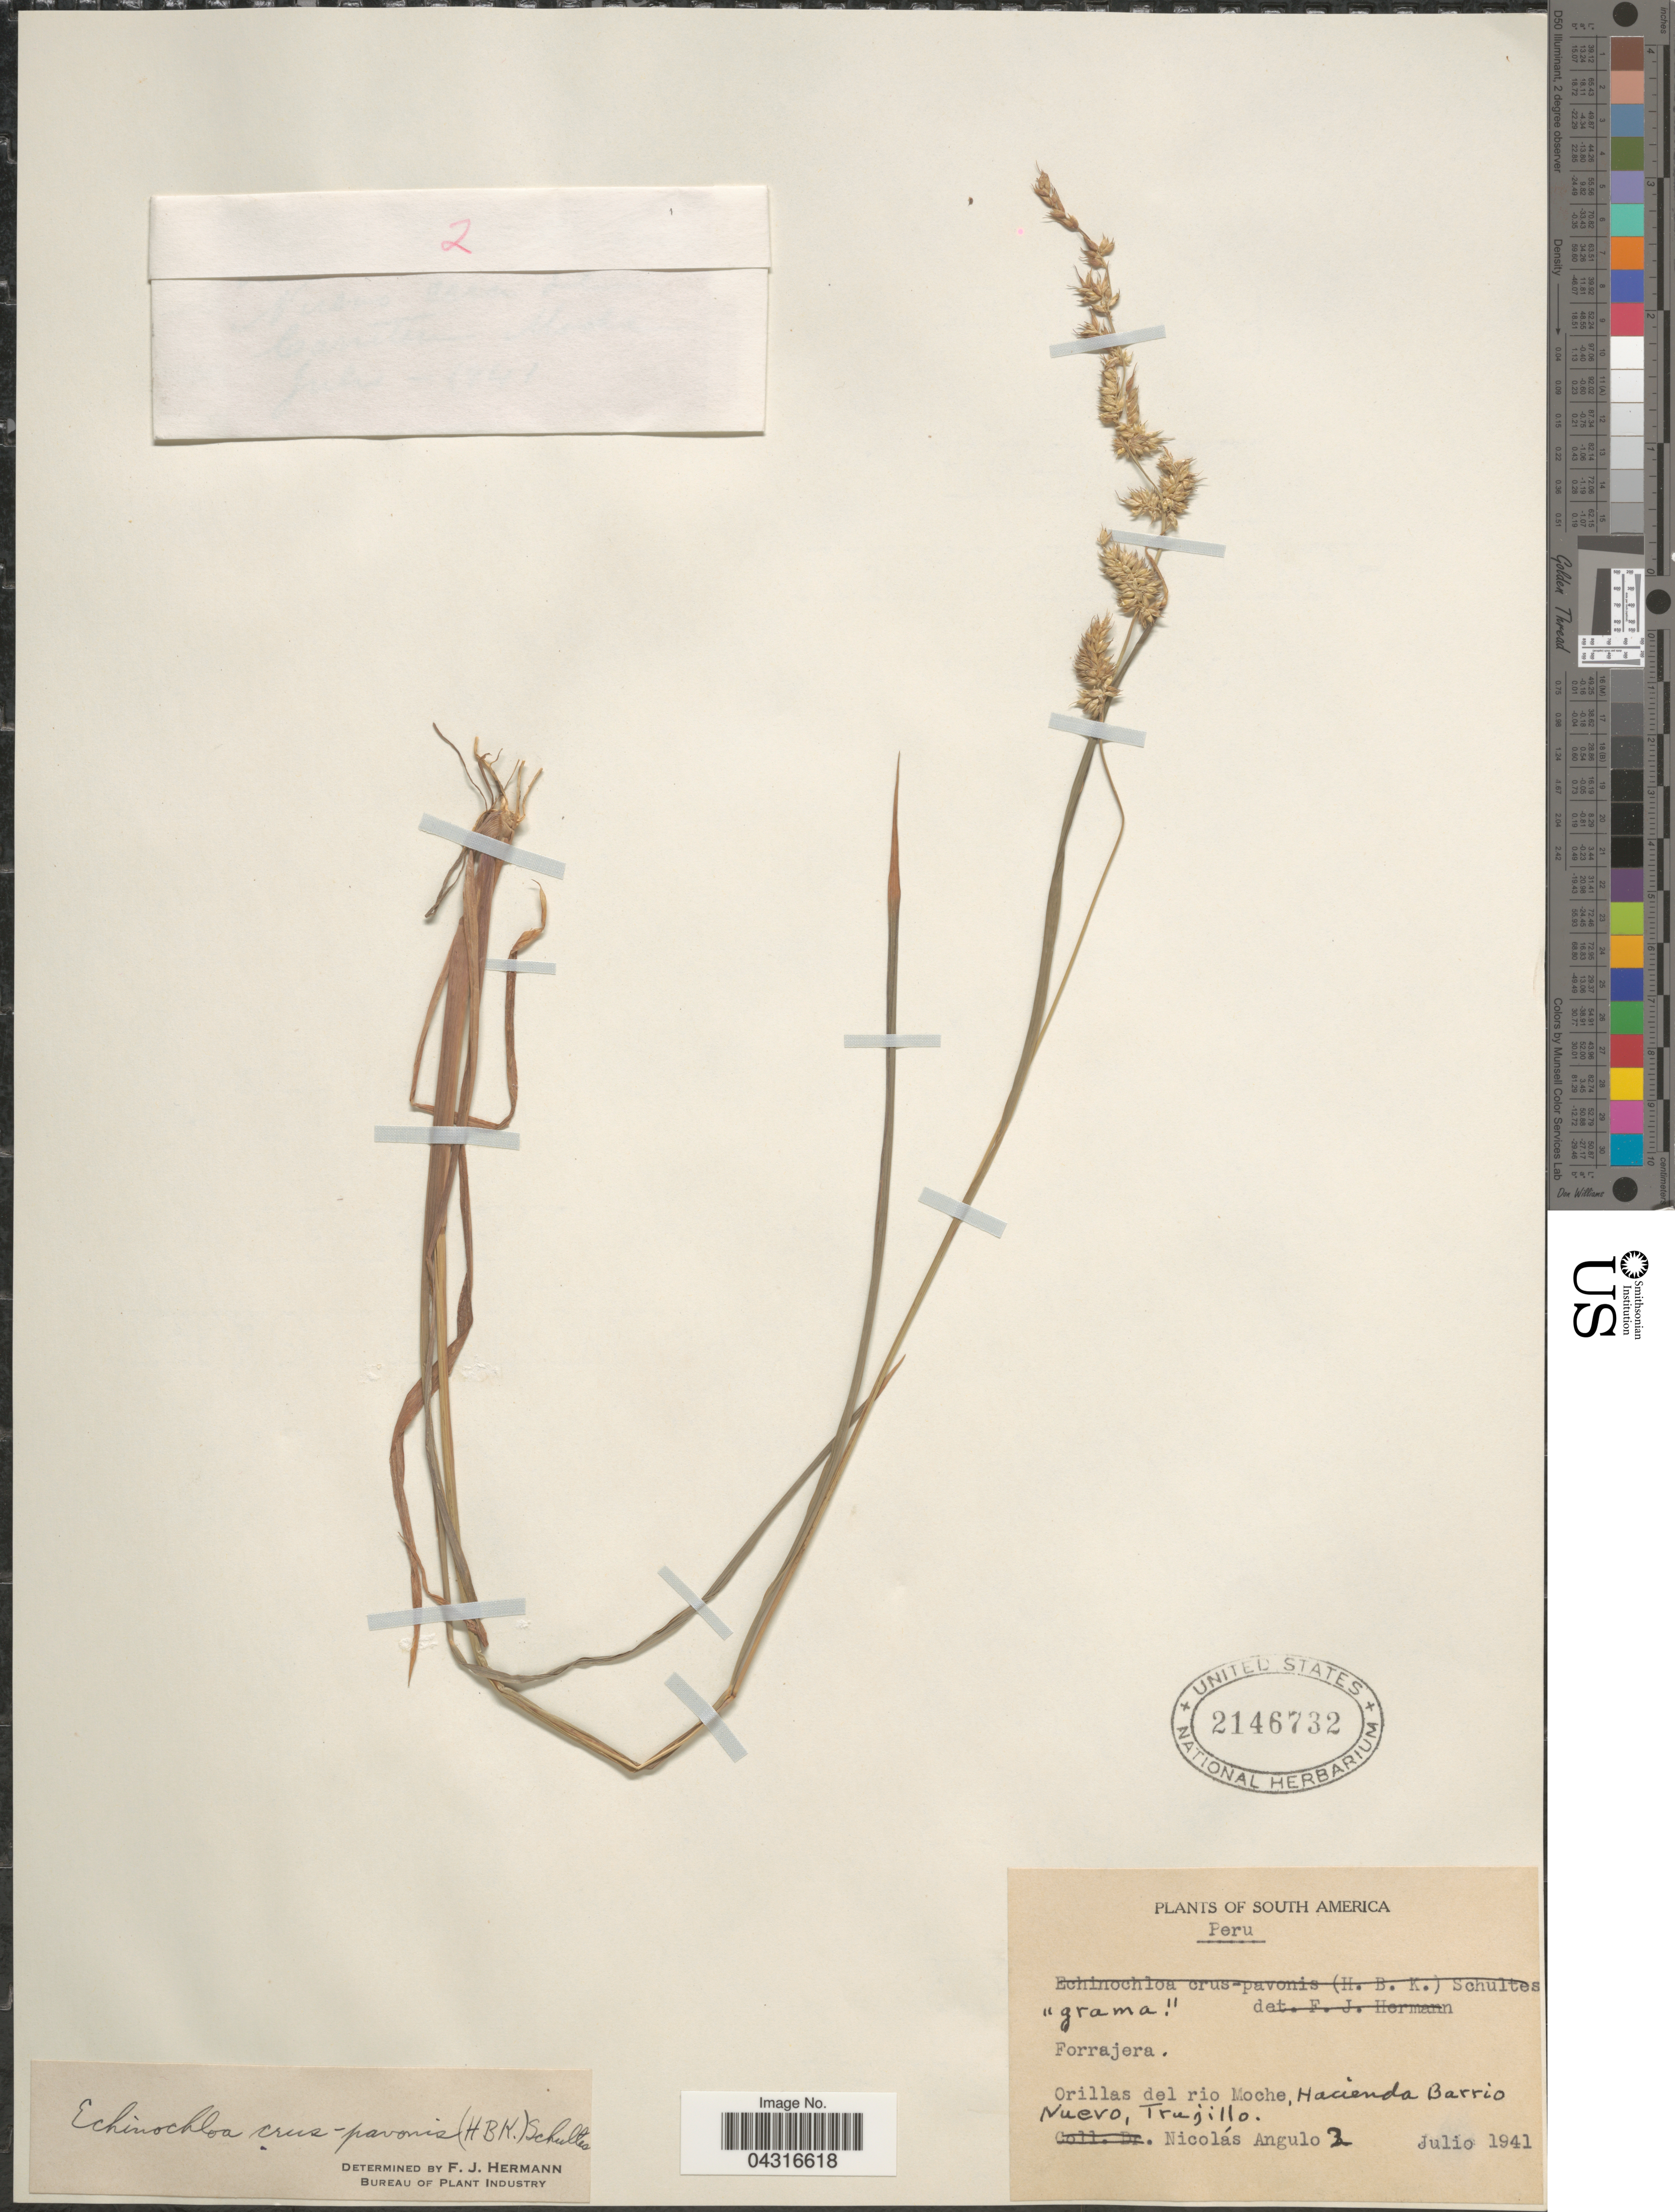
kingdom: Plantae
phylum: Tracheophyta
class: Liliopsida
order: Poales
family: Poaceae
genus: Echinochloa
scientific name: Echinochloa crus-pavonis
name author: (Kunth) Schult.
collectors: N. Angulo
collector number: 2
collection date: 1941-07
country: Peru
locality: Forrajera. Orillas del rio Moche, Hacienda Barrio Nuevo, Trujillo.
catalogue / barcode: US 2146732